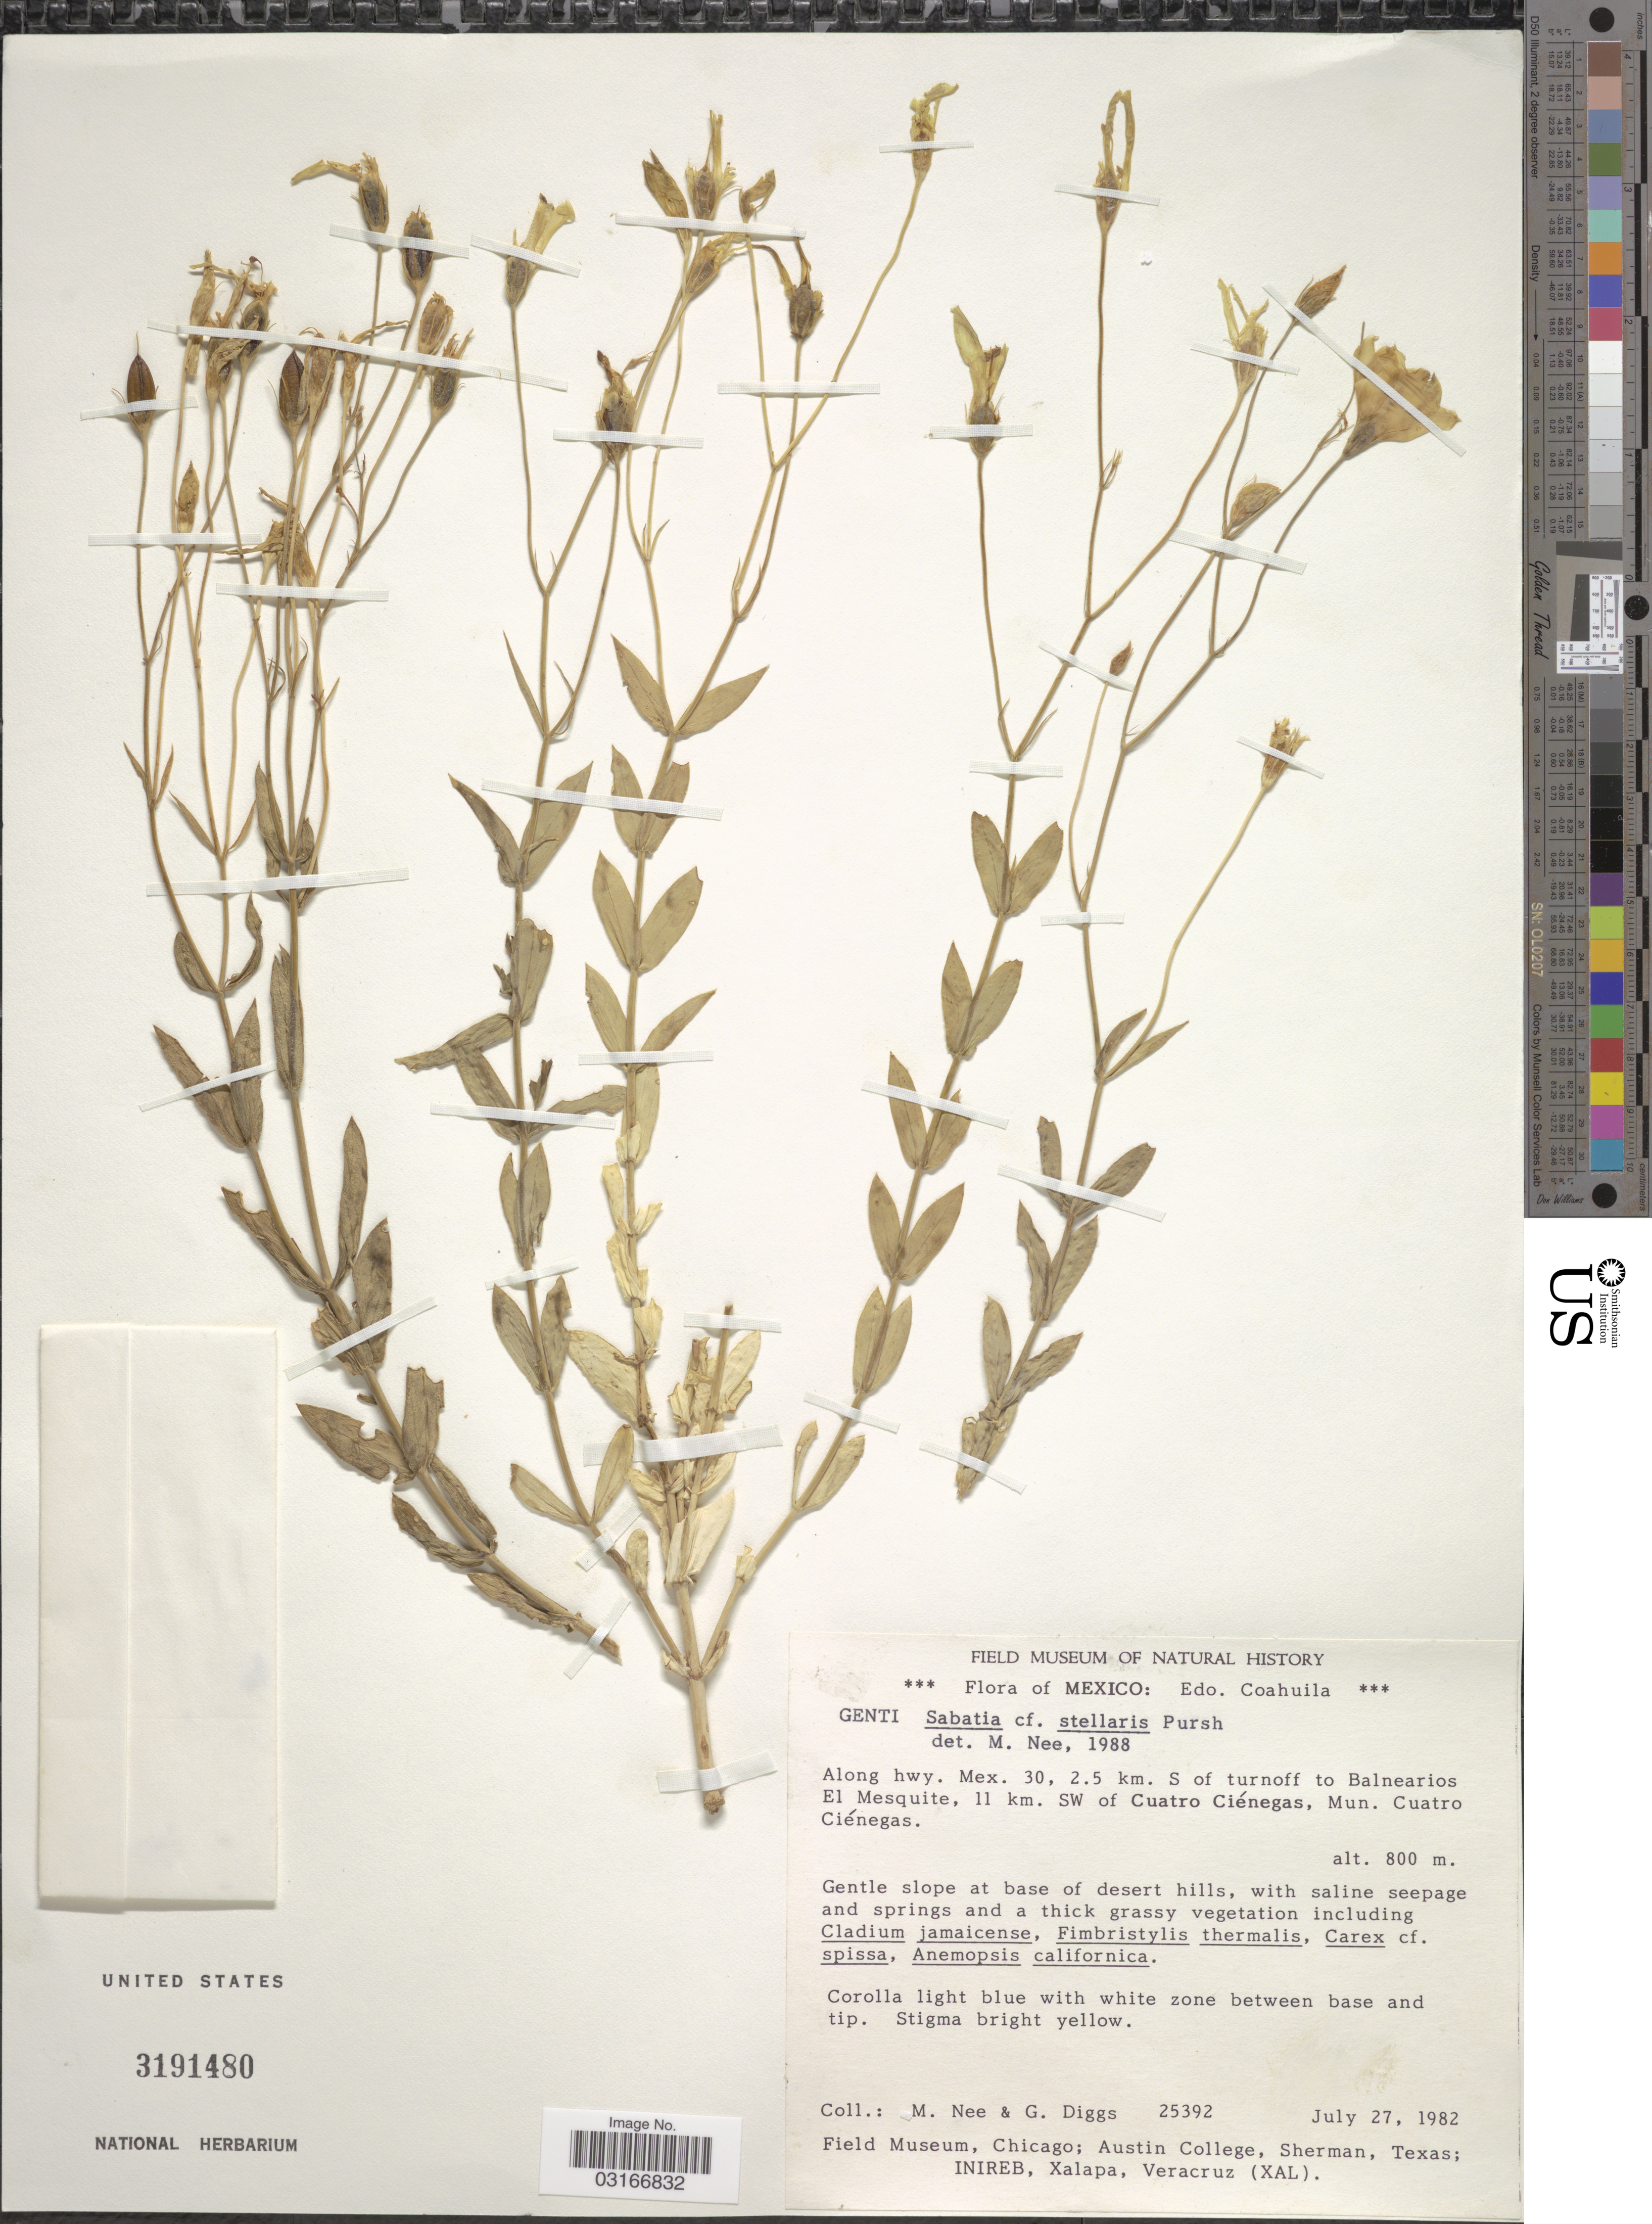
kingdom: Plantae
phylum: Tracheophyta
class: Magnoliopsida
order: Gentianales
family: Gentianaceae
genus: Sabatia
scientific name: Sabatia stellaris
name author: Pursh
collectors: M. Nee & G. Diggs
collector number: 25392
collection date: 1982-07-27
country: Mexico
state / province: Coahuila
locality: Edo. Coahuila. Along hwy. Mex. 30, 2.5 km. S of turnoff to Balnearios El Mesquite, 11 km. SW of Cuatro Ciénegas, Mun. Cuatro Ciénegas.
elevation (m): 800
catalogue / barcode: US 3191480